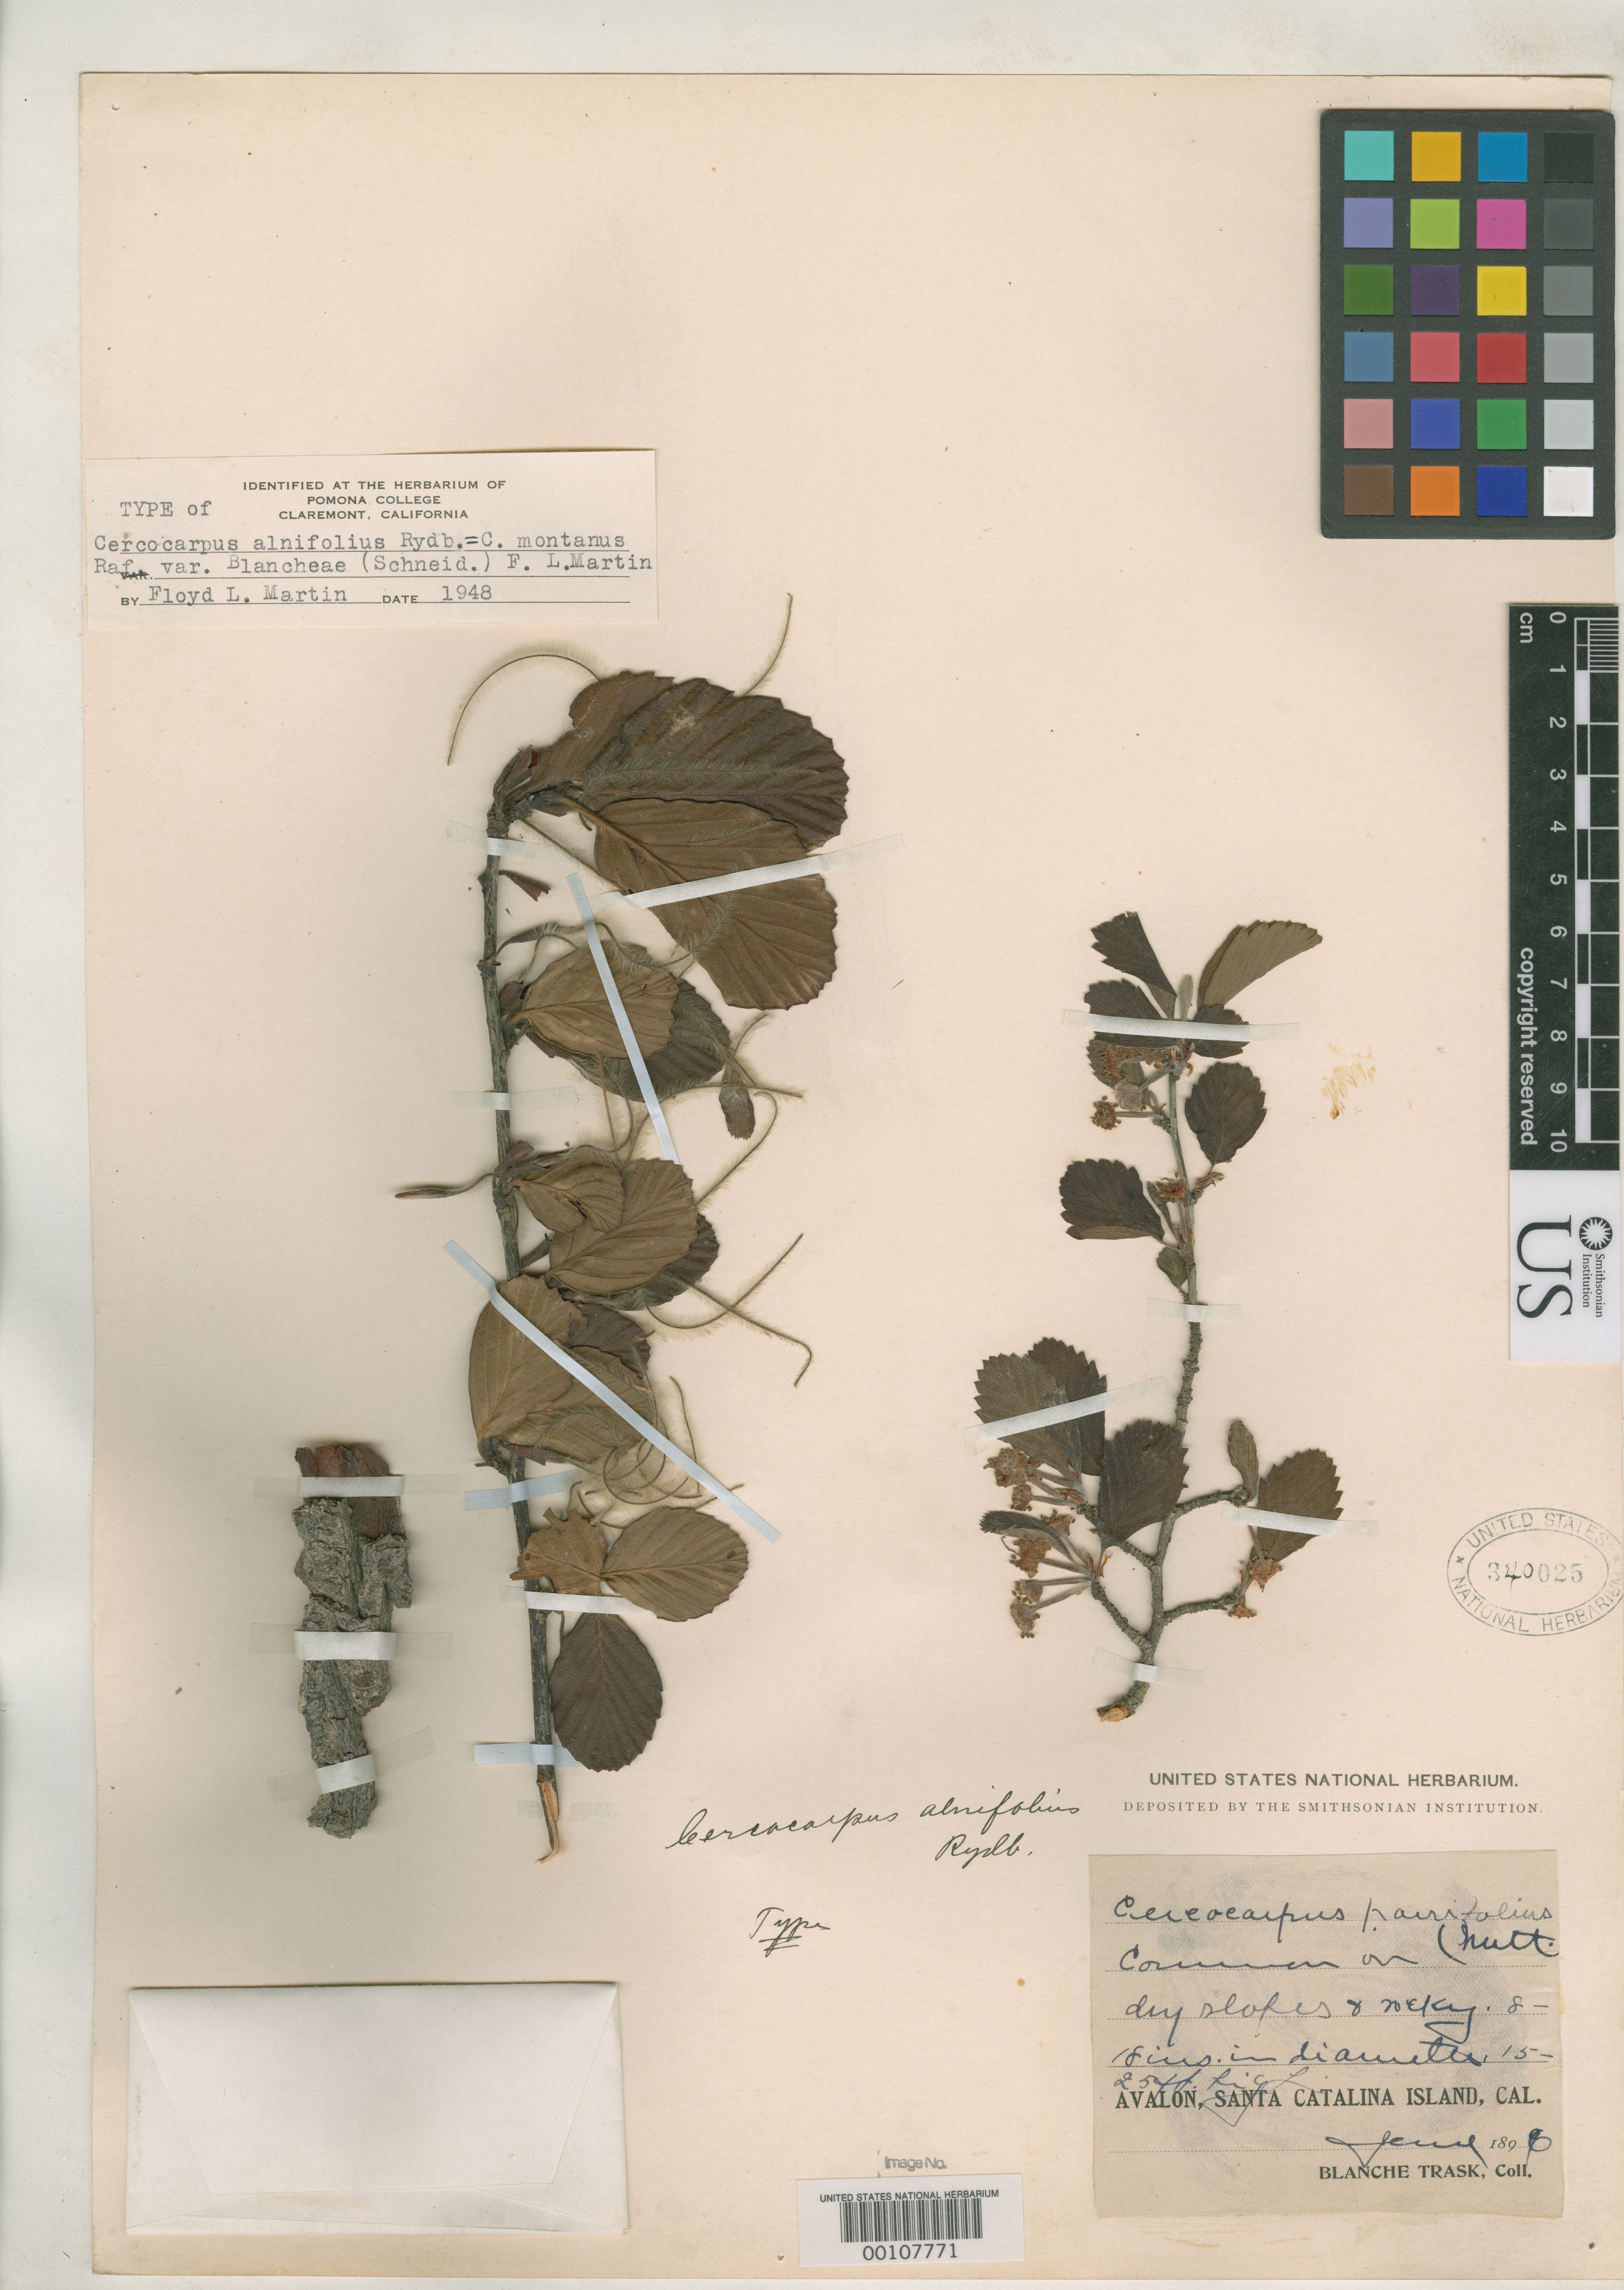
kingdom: Plantae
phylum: Tracheophyta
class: Magnoliopsida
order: Rosales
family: Rosaceae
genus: Cercocarpus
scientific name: Cercocarpus alnifolius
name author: Rydb.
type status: Holotype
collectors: B. Trask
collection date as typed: Jun 1896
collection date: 1896-06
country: United States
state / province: California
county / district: Los Angeles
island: Santa Catalina Island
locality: Avalon.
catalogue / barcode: US 340025